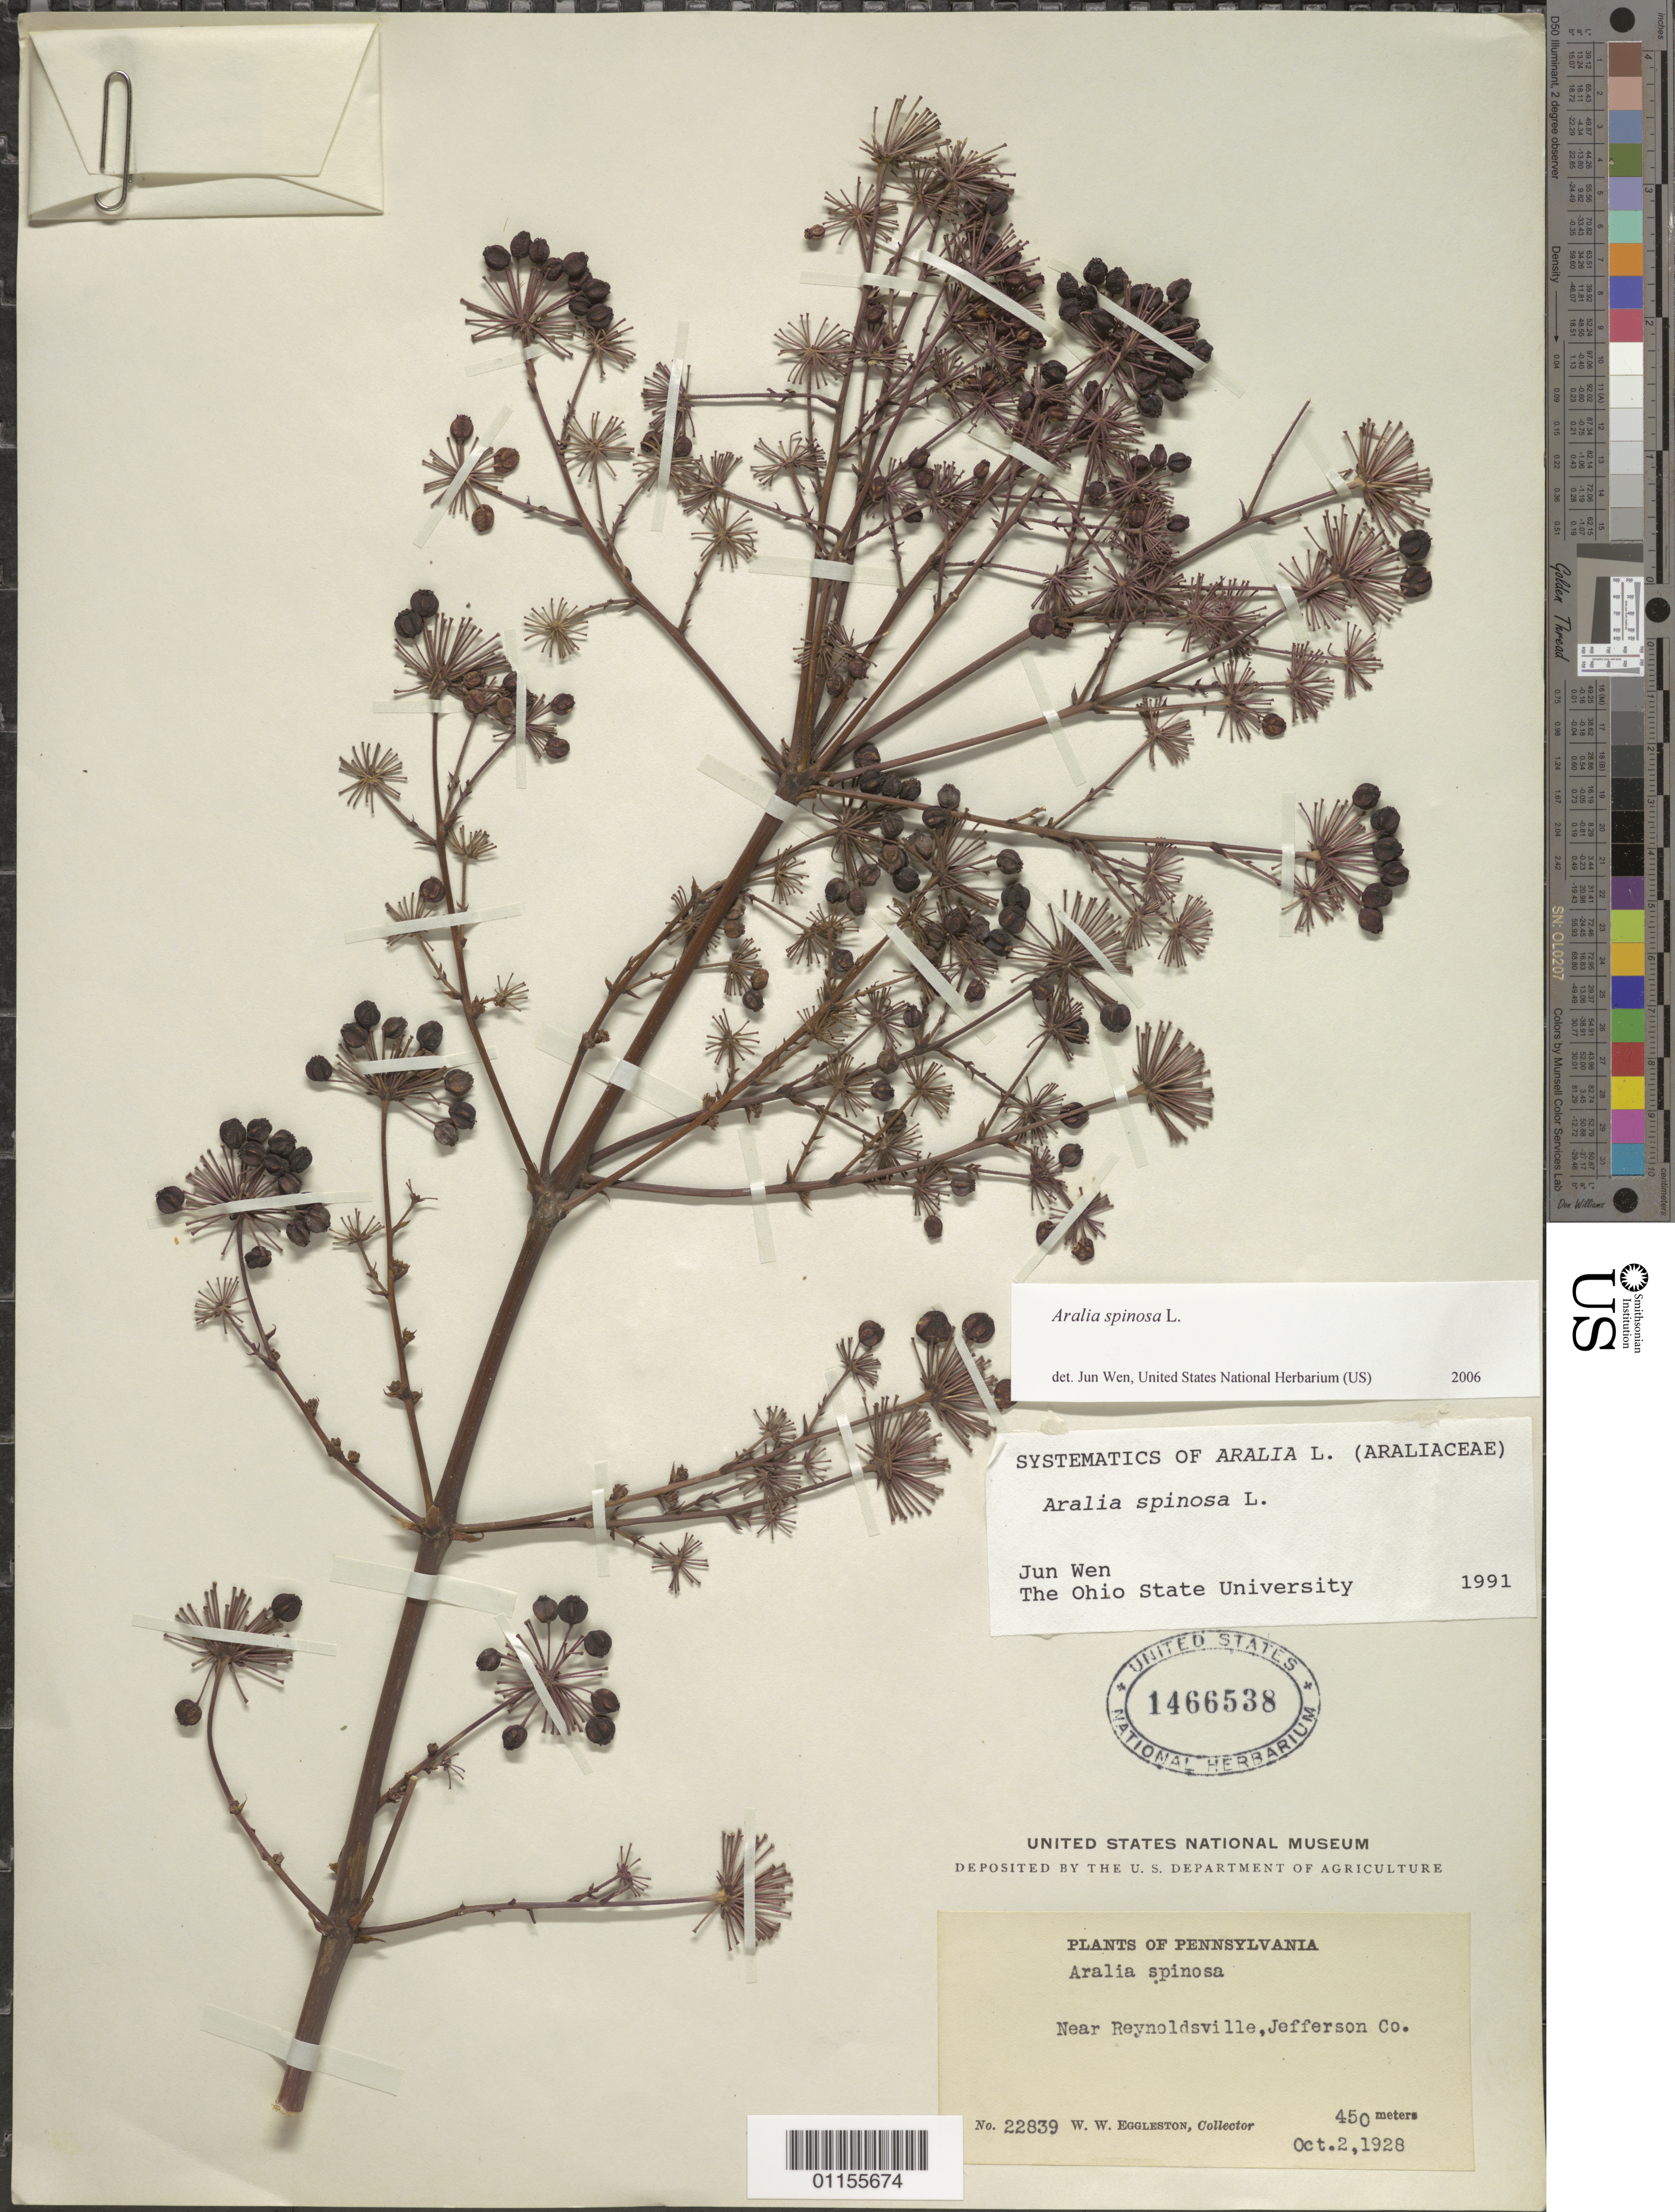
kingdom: Plantae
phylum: Tracheophyta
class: Magnoliopsida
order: Apiales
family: Araliaceae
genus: Aralia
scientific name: Aralia spinosa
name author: L.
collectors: W. W. Eggleston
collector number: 22839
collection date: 1928-10-02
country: United States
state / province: Pennsylvania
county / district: Jefferson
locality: Near Reynoldsville.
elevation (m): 450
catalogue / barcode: US 1466538